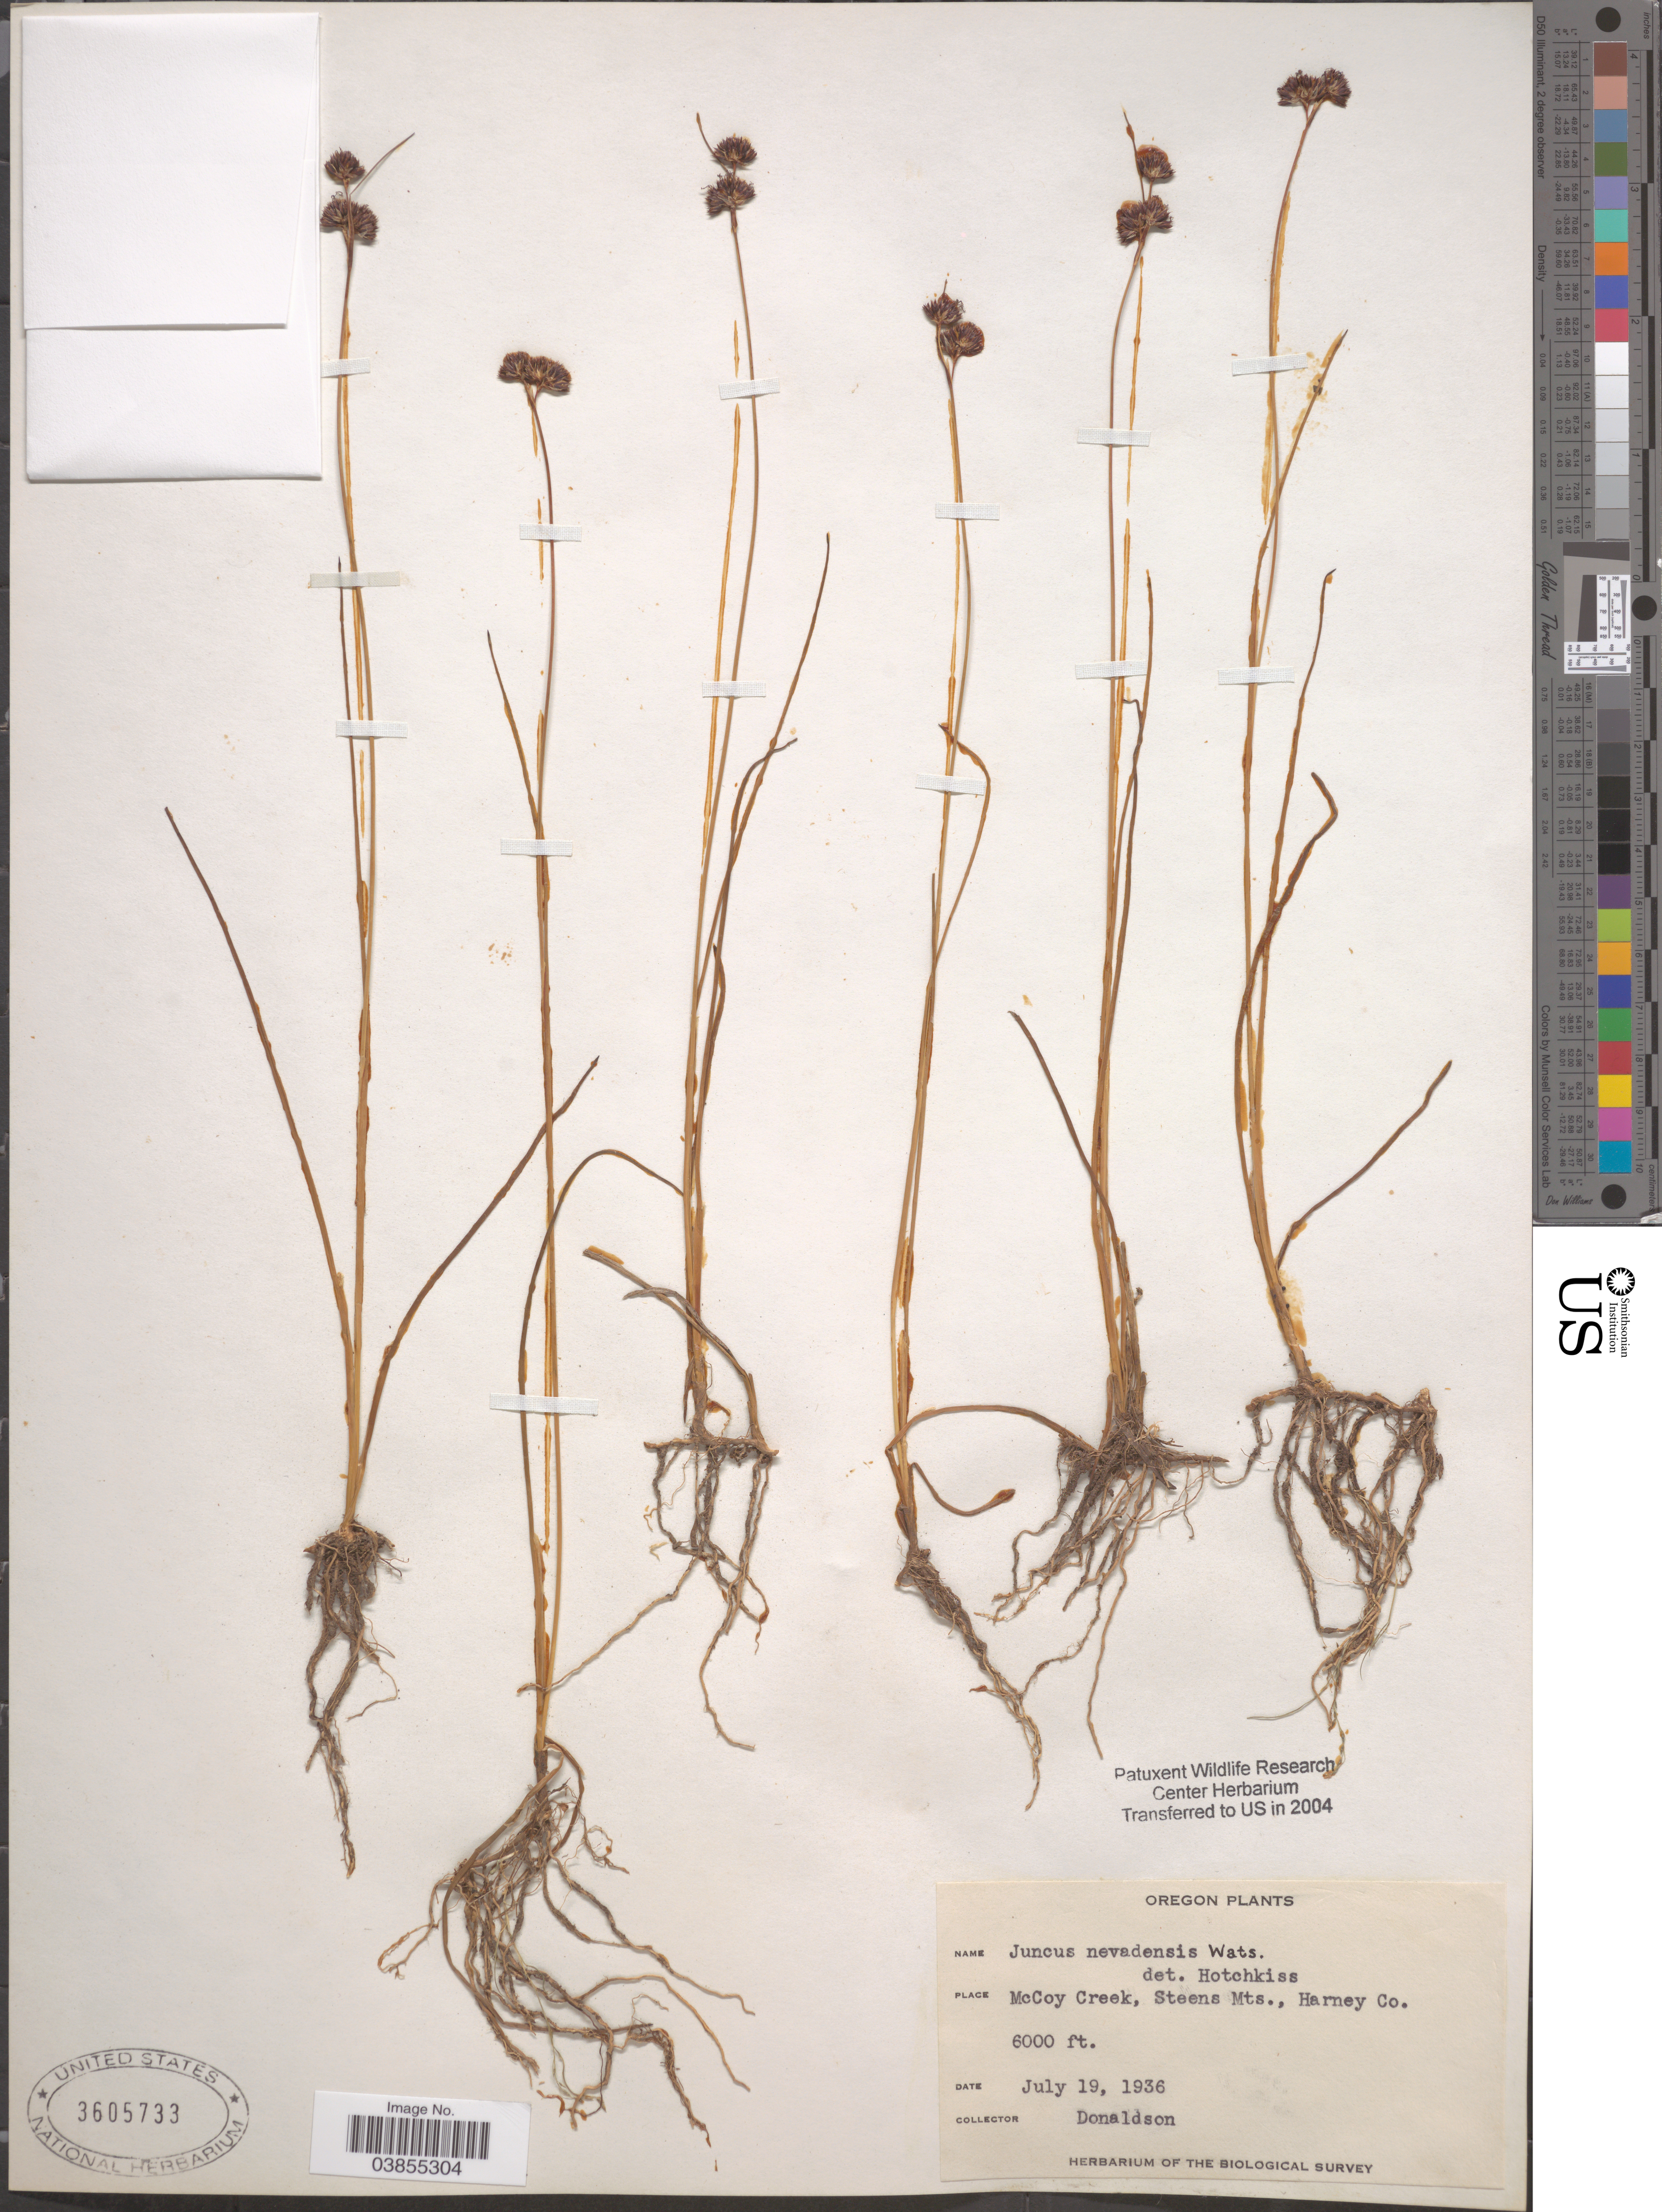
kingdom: Plantae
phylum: Tracheophyta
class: Liliopsida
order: Poales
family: Juncaceae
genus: Juncus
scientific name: Juncus nevadensis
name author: S. Watson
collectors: -. Donaldson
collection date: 1936-07-19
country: United States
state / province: Oregon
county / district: Harney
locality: McCoy Creek, Steens Mts., Harney Co.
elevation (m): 1829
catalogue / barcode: US 3605733